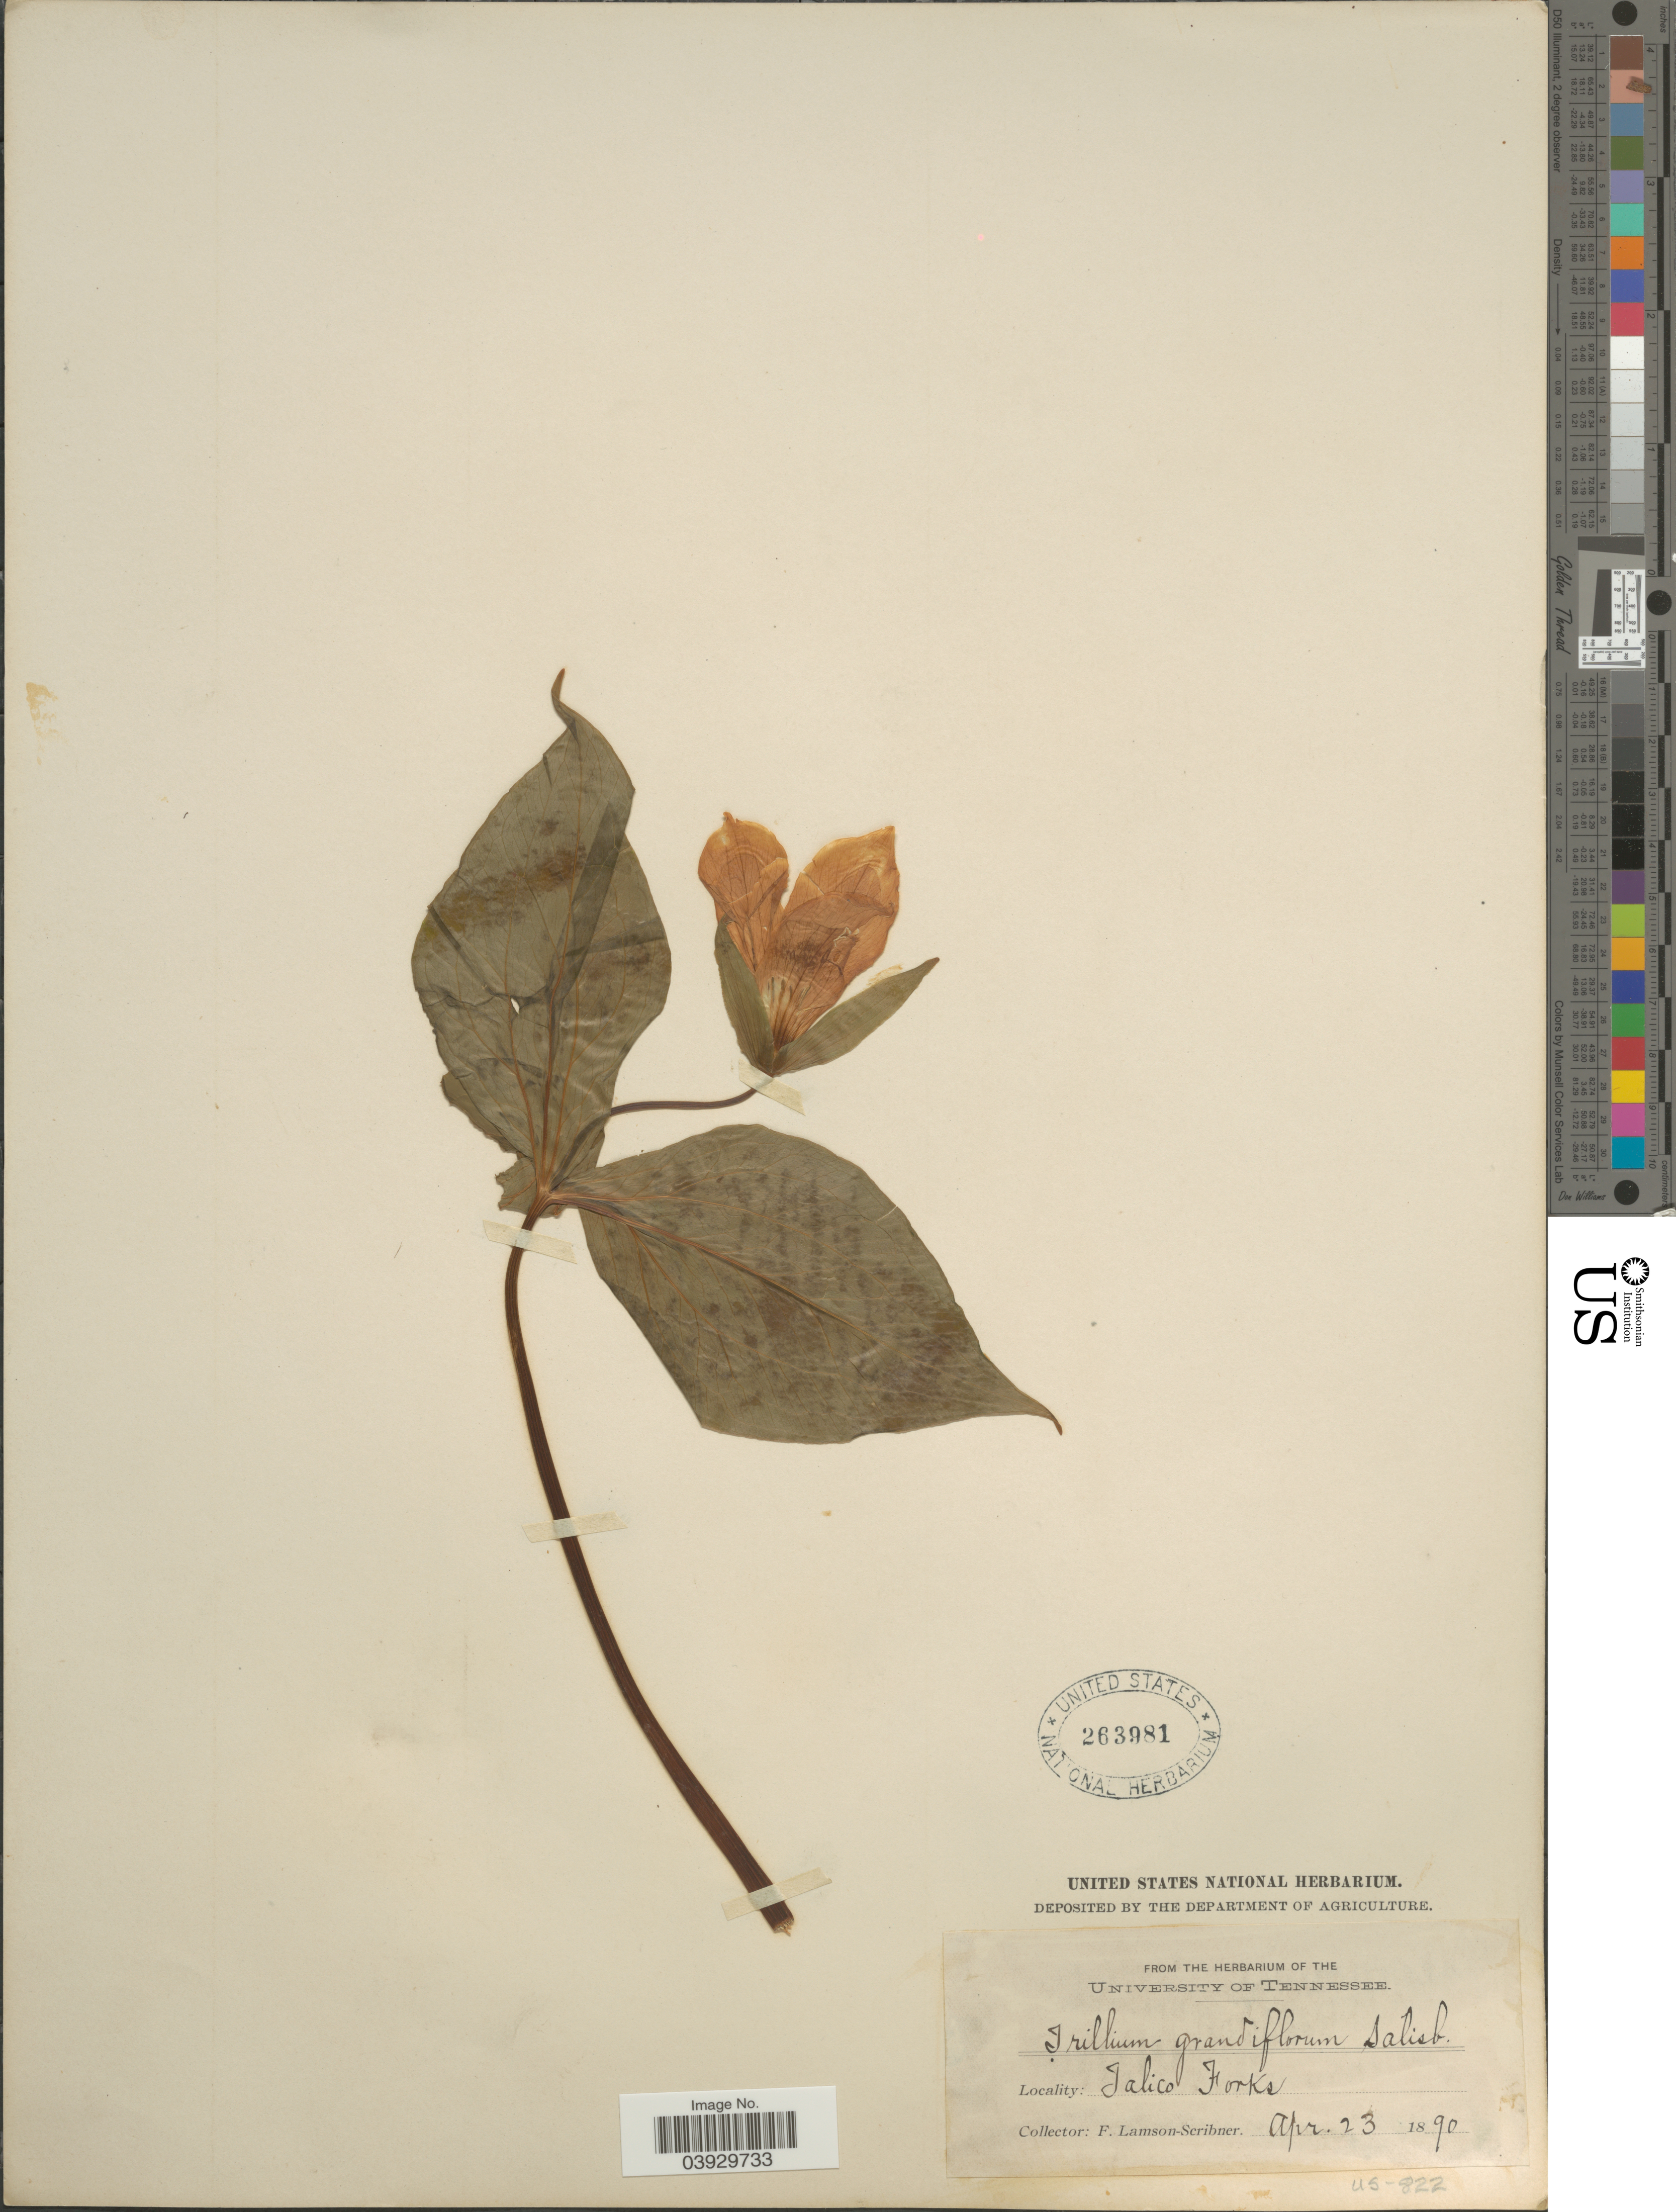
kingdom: Plantae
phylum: Tracheophyta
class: Liliopsida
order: Liliales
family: Melanthiaceae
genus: Trillium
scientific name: Trillium grandiflorum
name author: (Michx.) Salisb.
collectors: F. Lamson-Scribner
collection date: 1890-04-23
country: United States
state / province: Tennessee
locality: Talico Forks.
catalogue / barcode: US 263981